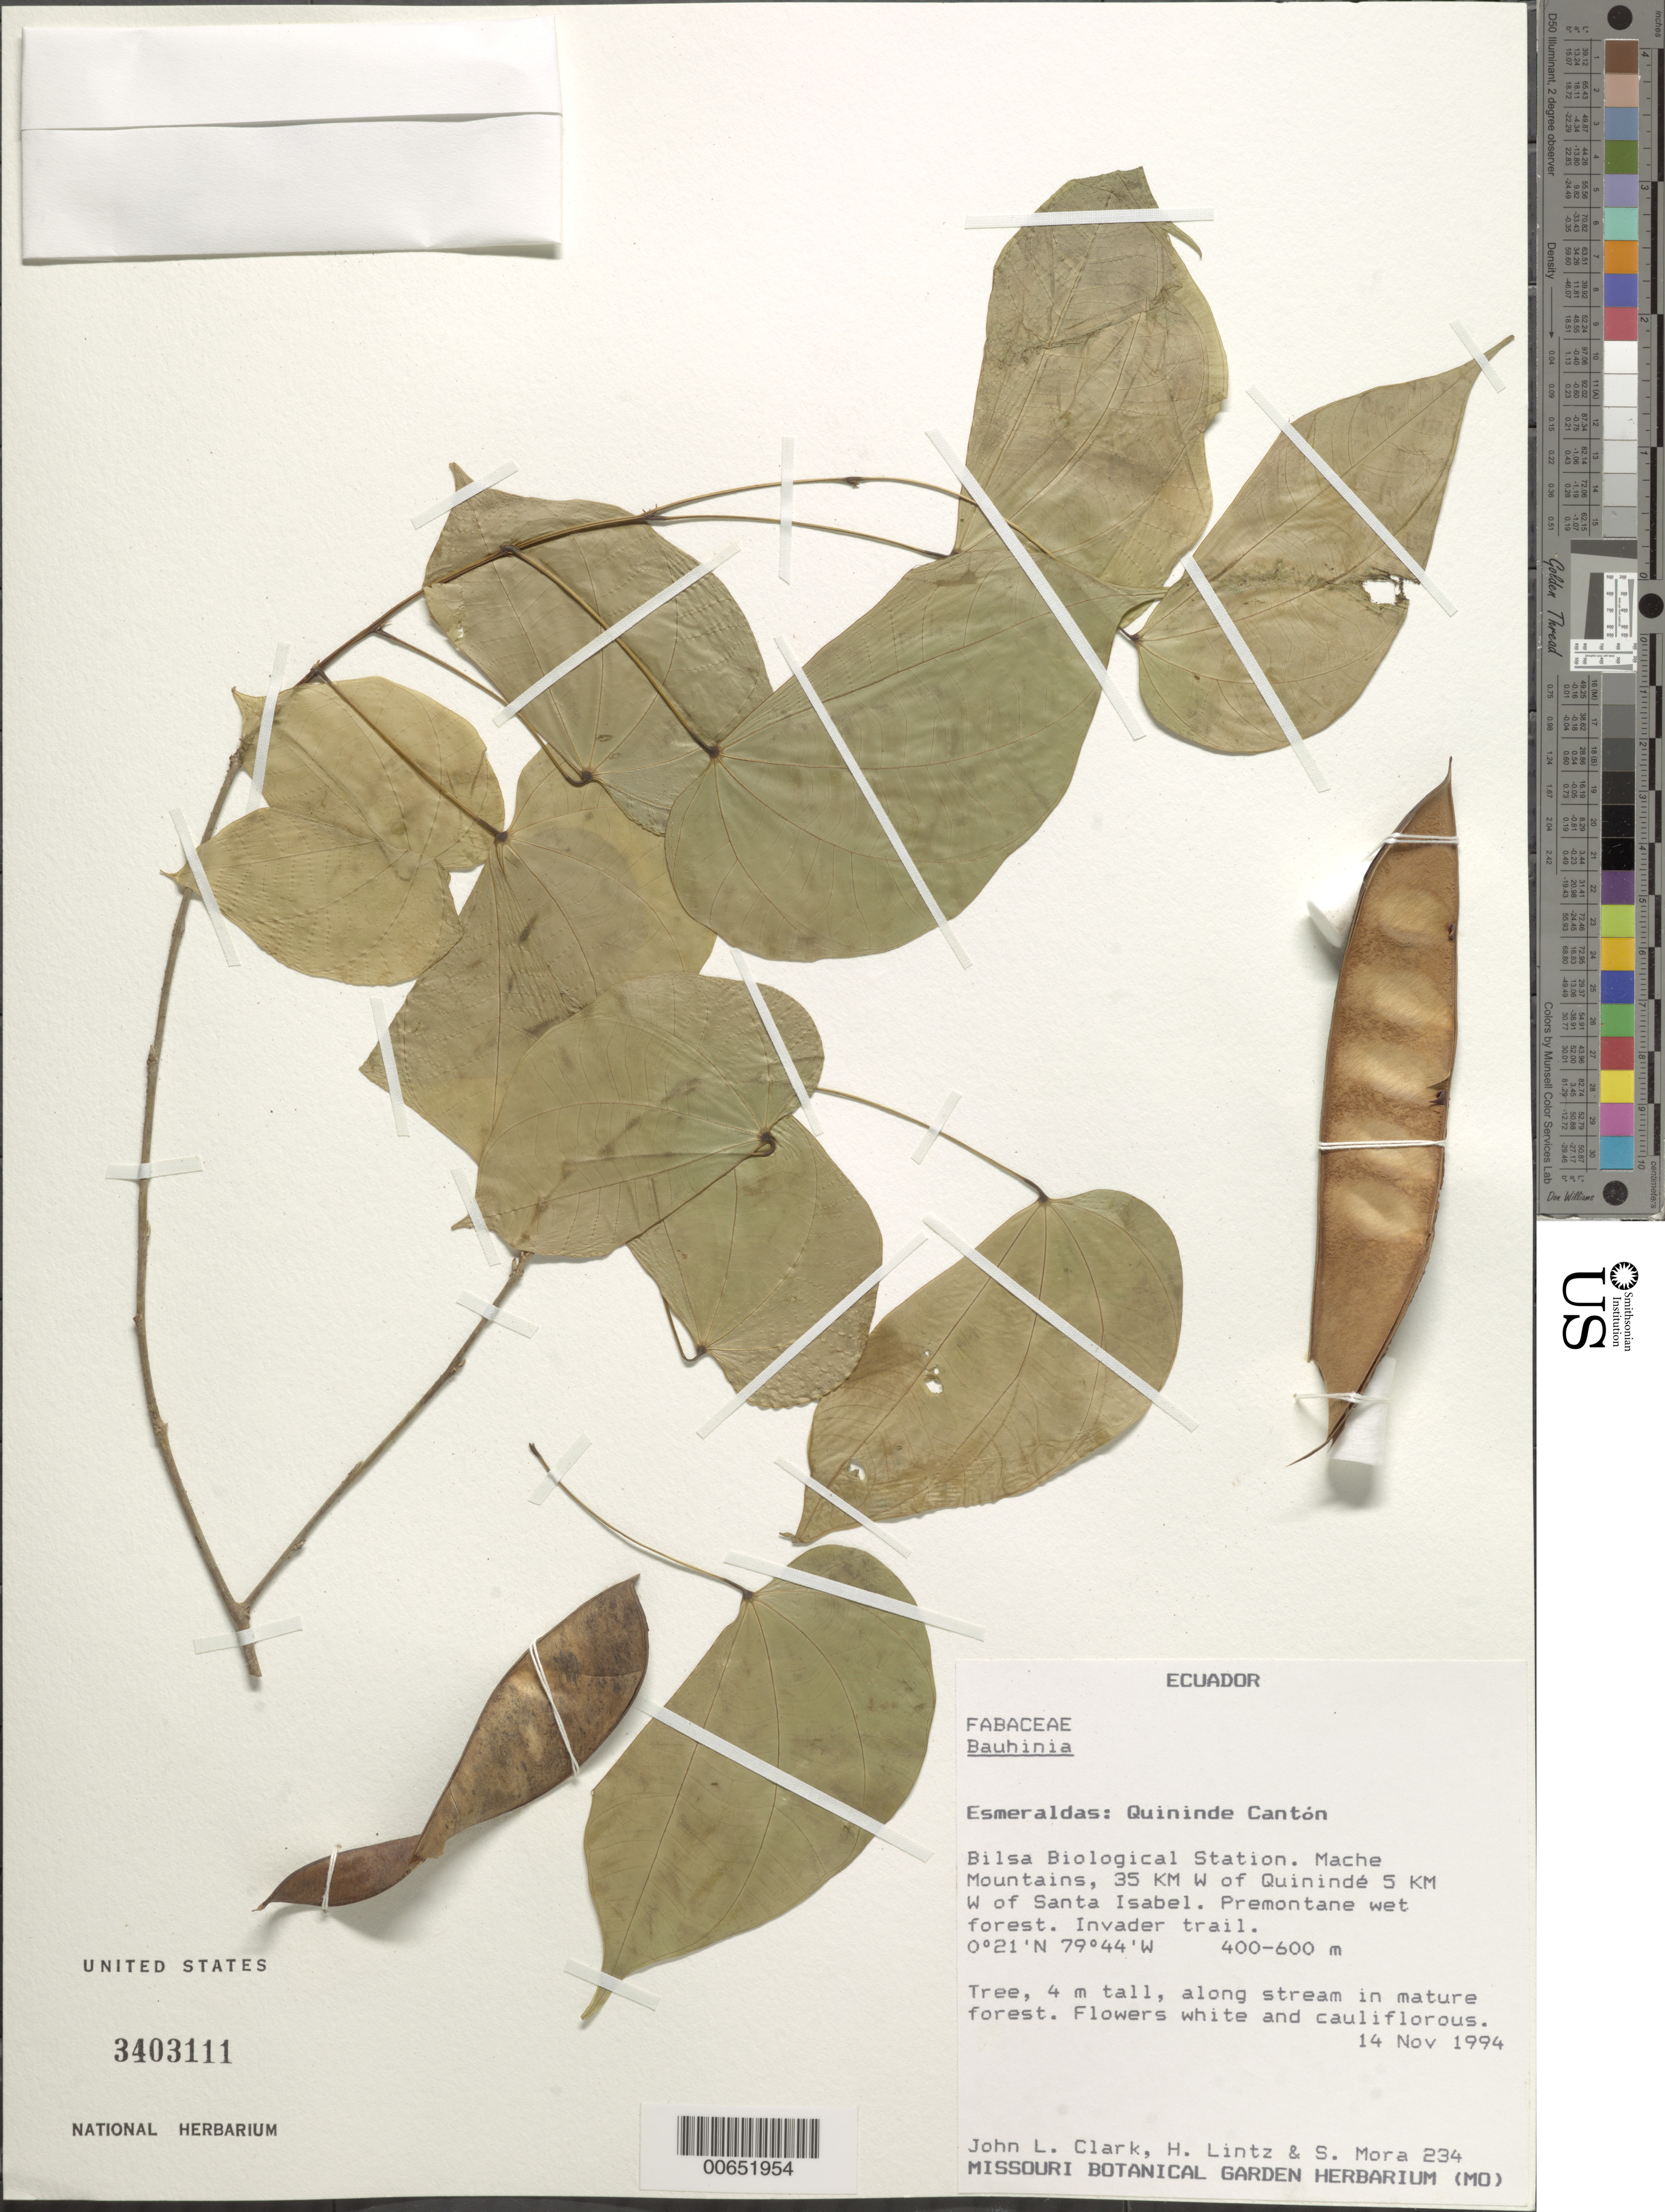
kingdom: Plantae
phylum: Tracheophyta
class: Magnoliopsida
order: Fabales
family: Fabaceae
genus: Bauhinia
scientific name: Bauhinia sp.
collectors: J. L. Clark, H. Lintz & S. Mora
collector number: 234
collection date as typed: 14 Nov 1994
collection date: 1994-11-14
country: Ecuador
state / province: Esmeraldas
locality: Quininde Canton, Bilsa Biological Station, Mache Mountains, W of Quininde, W of Santa Isabel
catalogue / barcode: US 3403111